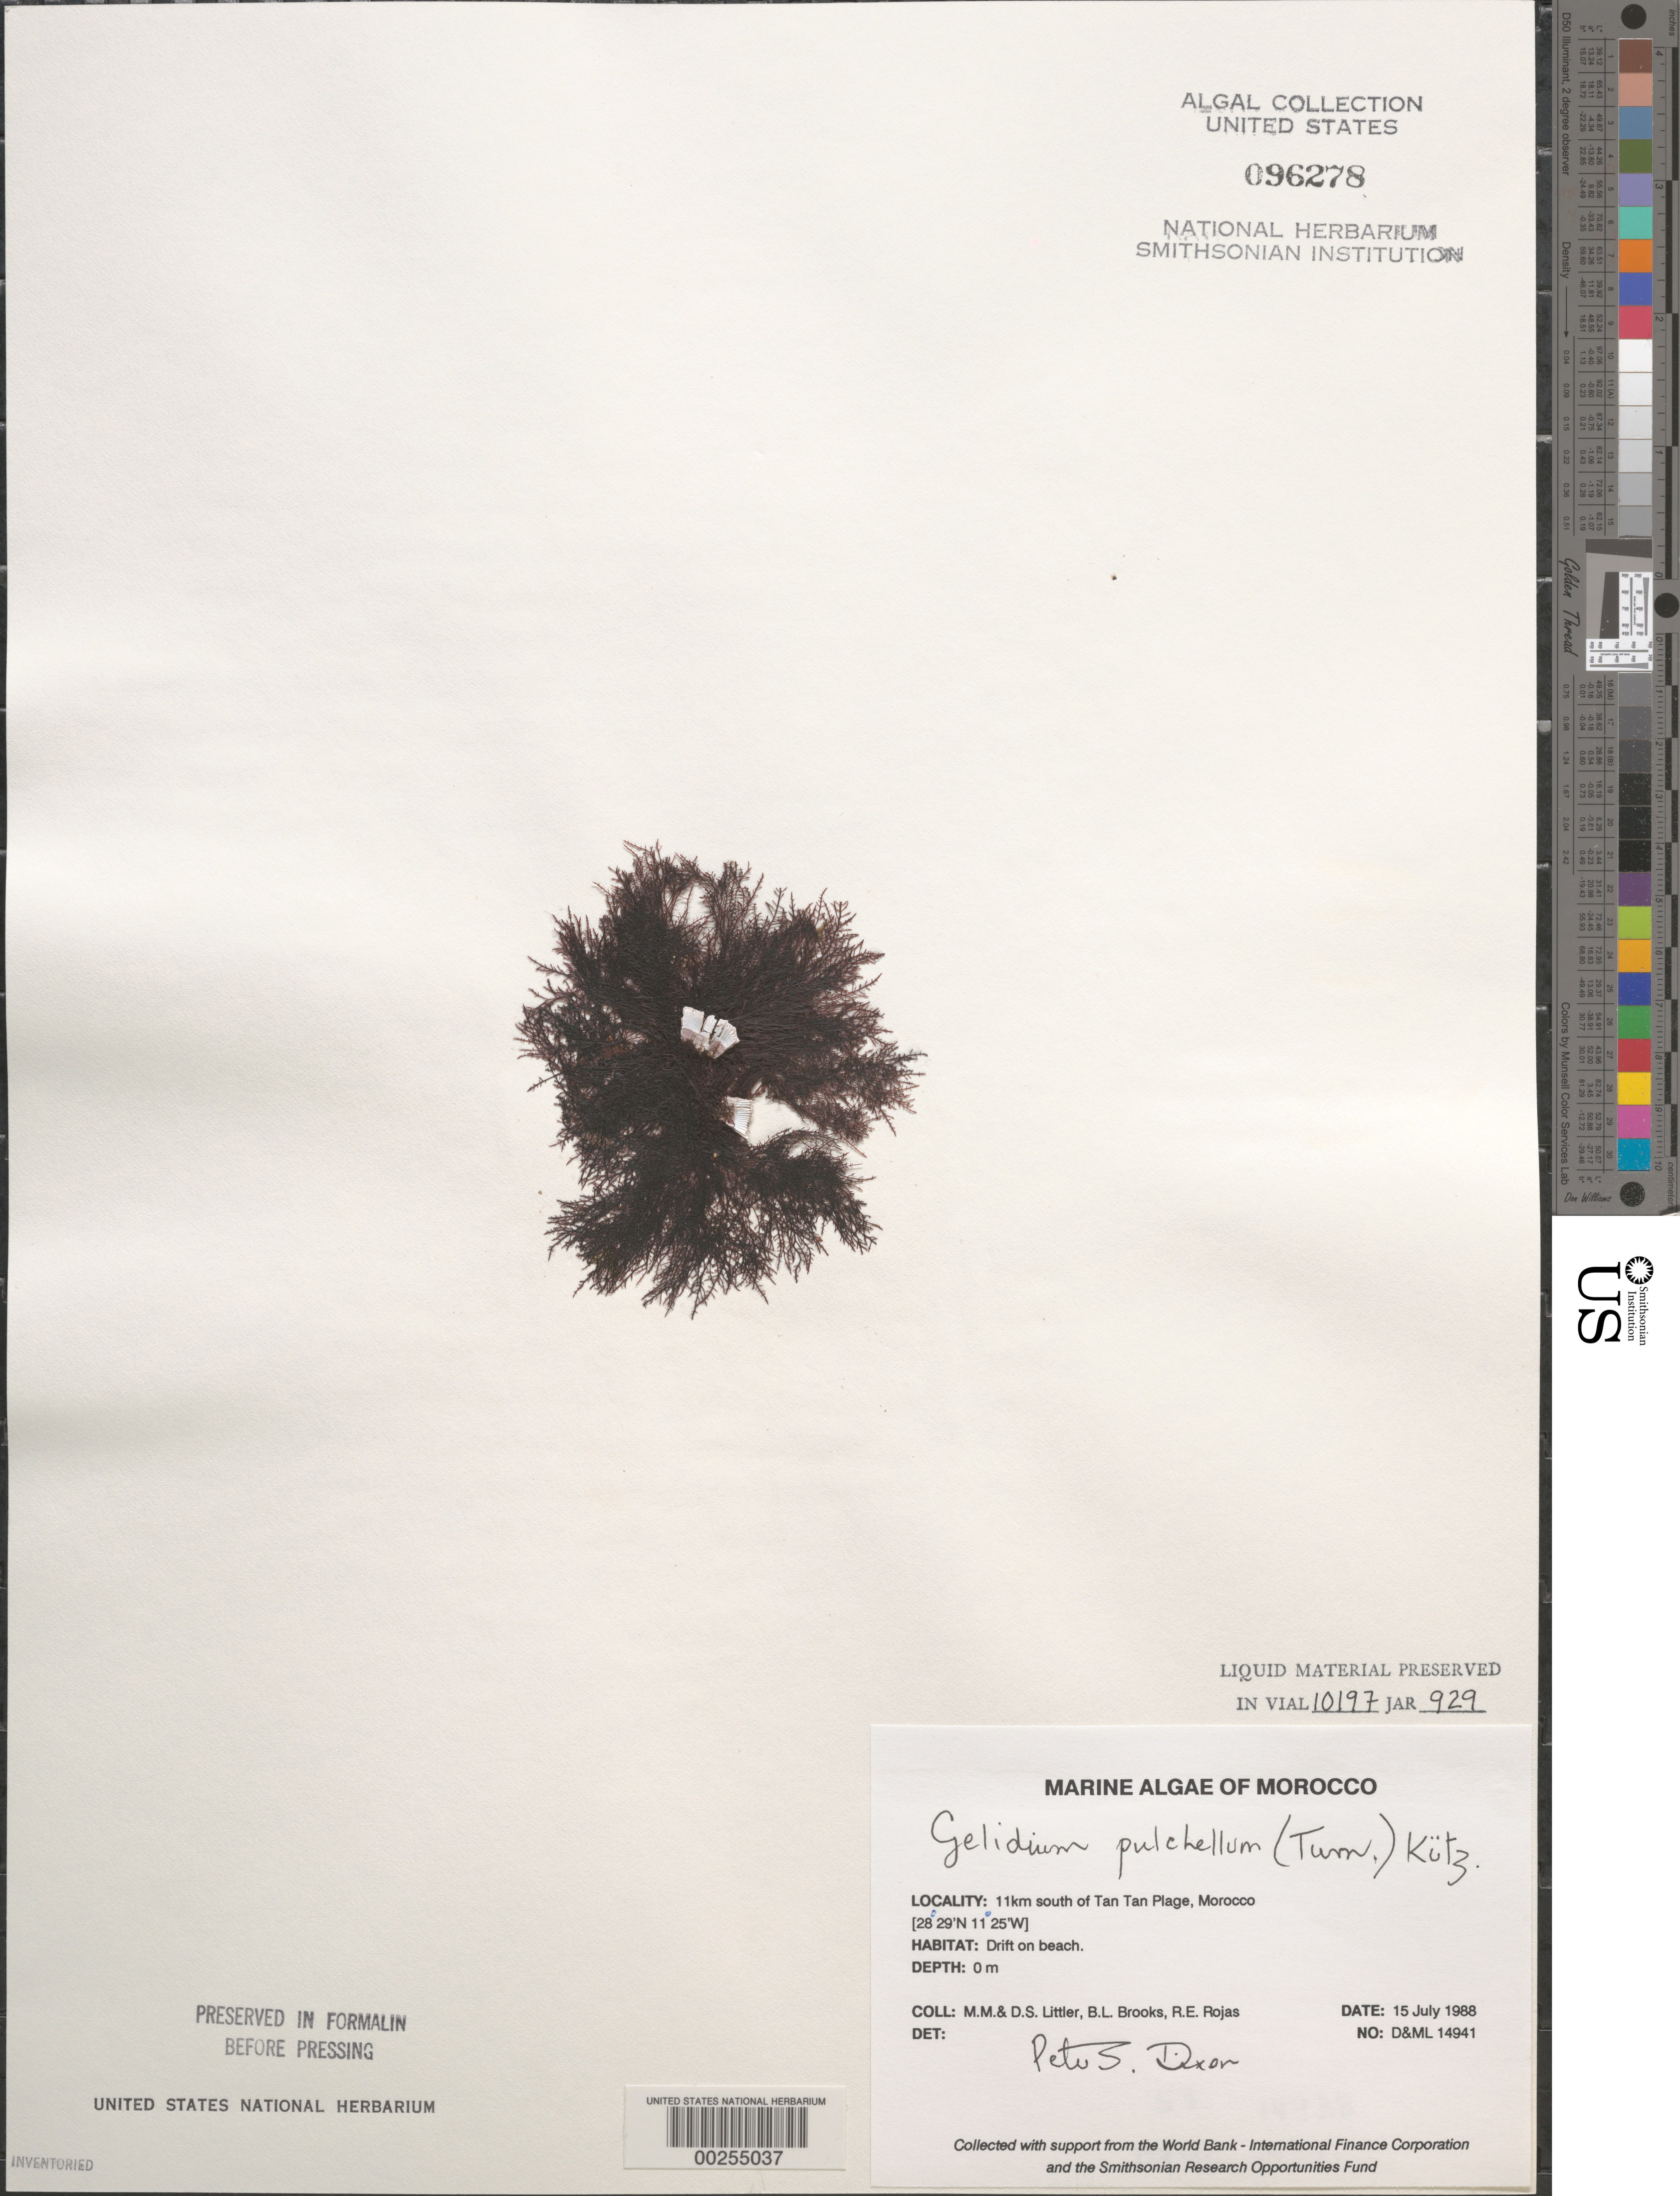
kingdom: Plantae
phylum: Rhodophyta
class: Florideophyceae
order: Gelidiales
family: Gelidiaceae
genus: Gelidium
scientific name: Gelidium pulchellum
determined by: Dixon, P. S.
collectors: M. M. Littler, D. S. Littler, B. Brooks & R. Rojas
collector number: D&ML 14941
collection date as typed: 15 Jul 1988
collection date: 1988-07-15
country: Morocco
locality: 11 km south of Tan Tan Plage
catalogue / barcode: US 96278